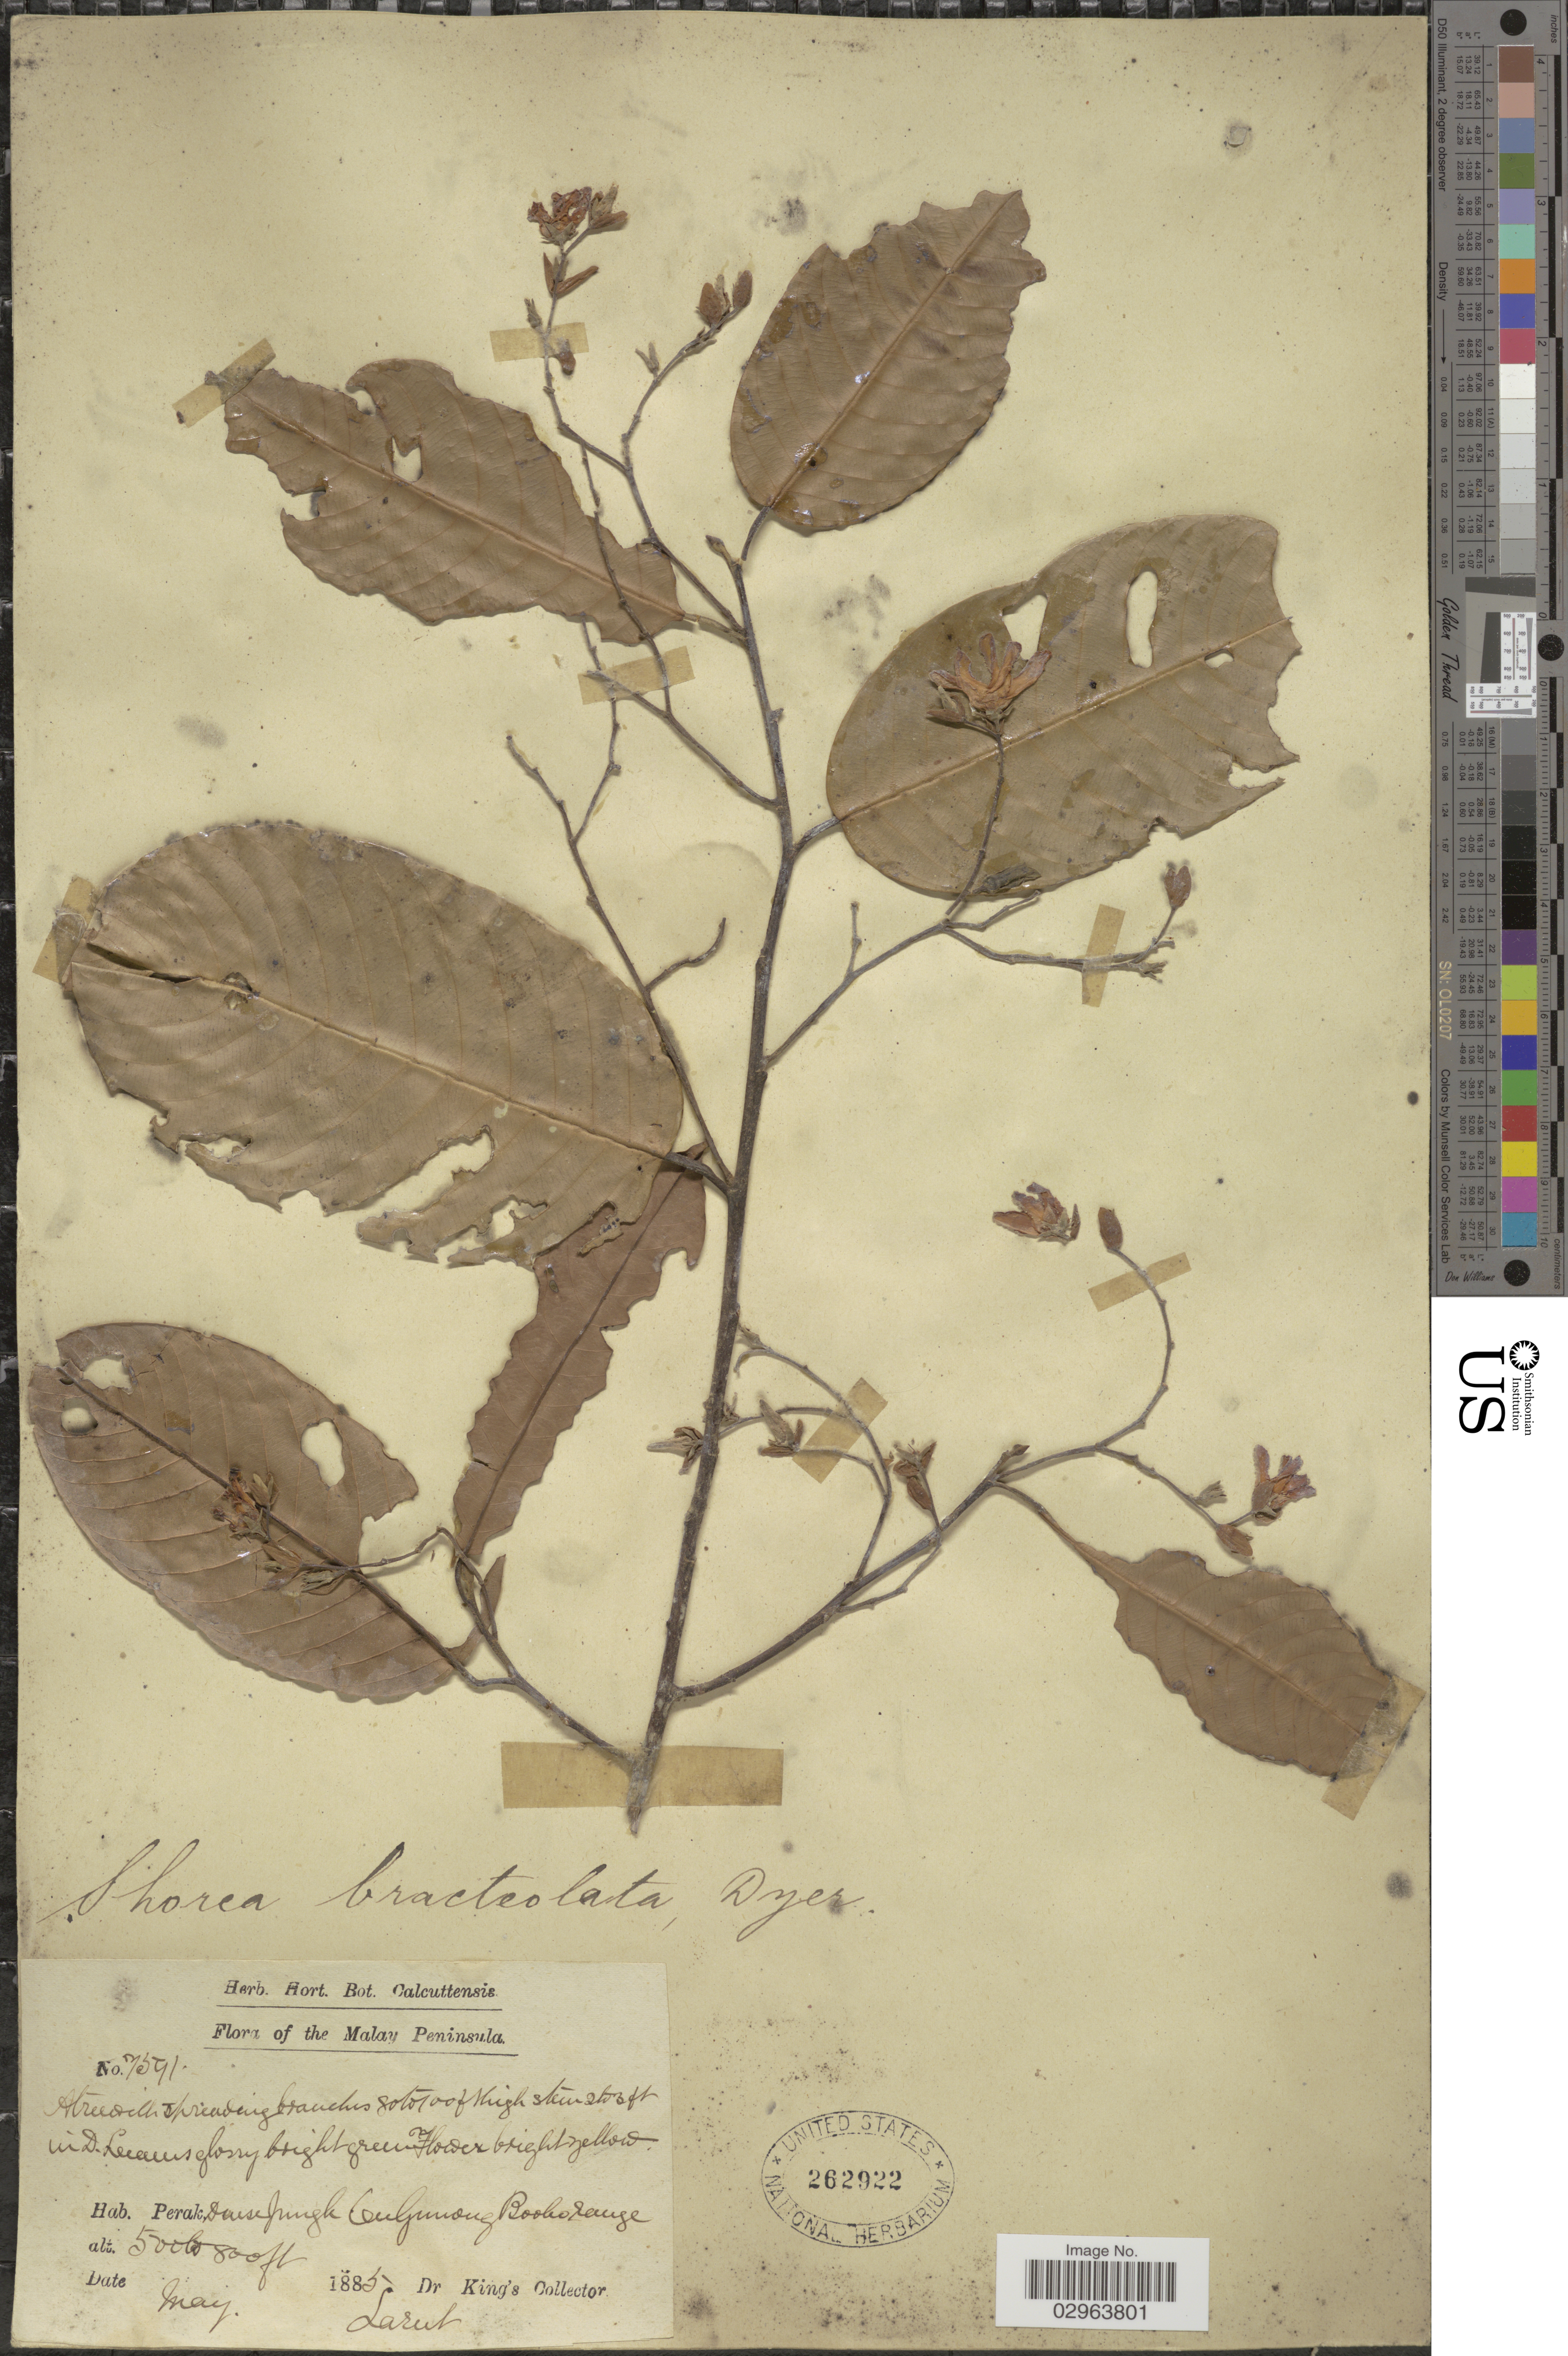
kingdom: Plantae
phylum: Tracheophyta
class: Magnoliopsida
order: Malvales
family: Dipterocarpaceae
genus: Anthoshorea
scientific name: Anthoshorea bracteolata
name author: (Dyer) P.S. Ashton & J. Heck.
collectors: Dr. King's collector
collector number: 7591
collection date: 1885-05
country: Malaysia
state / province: Perak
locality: Malay Peninsula, Dense Jungle Culjunoug [interpreted] Boobo range.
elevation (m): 152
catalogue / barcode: US 262922